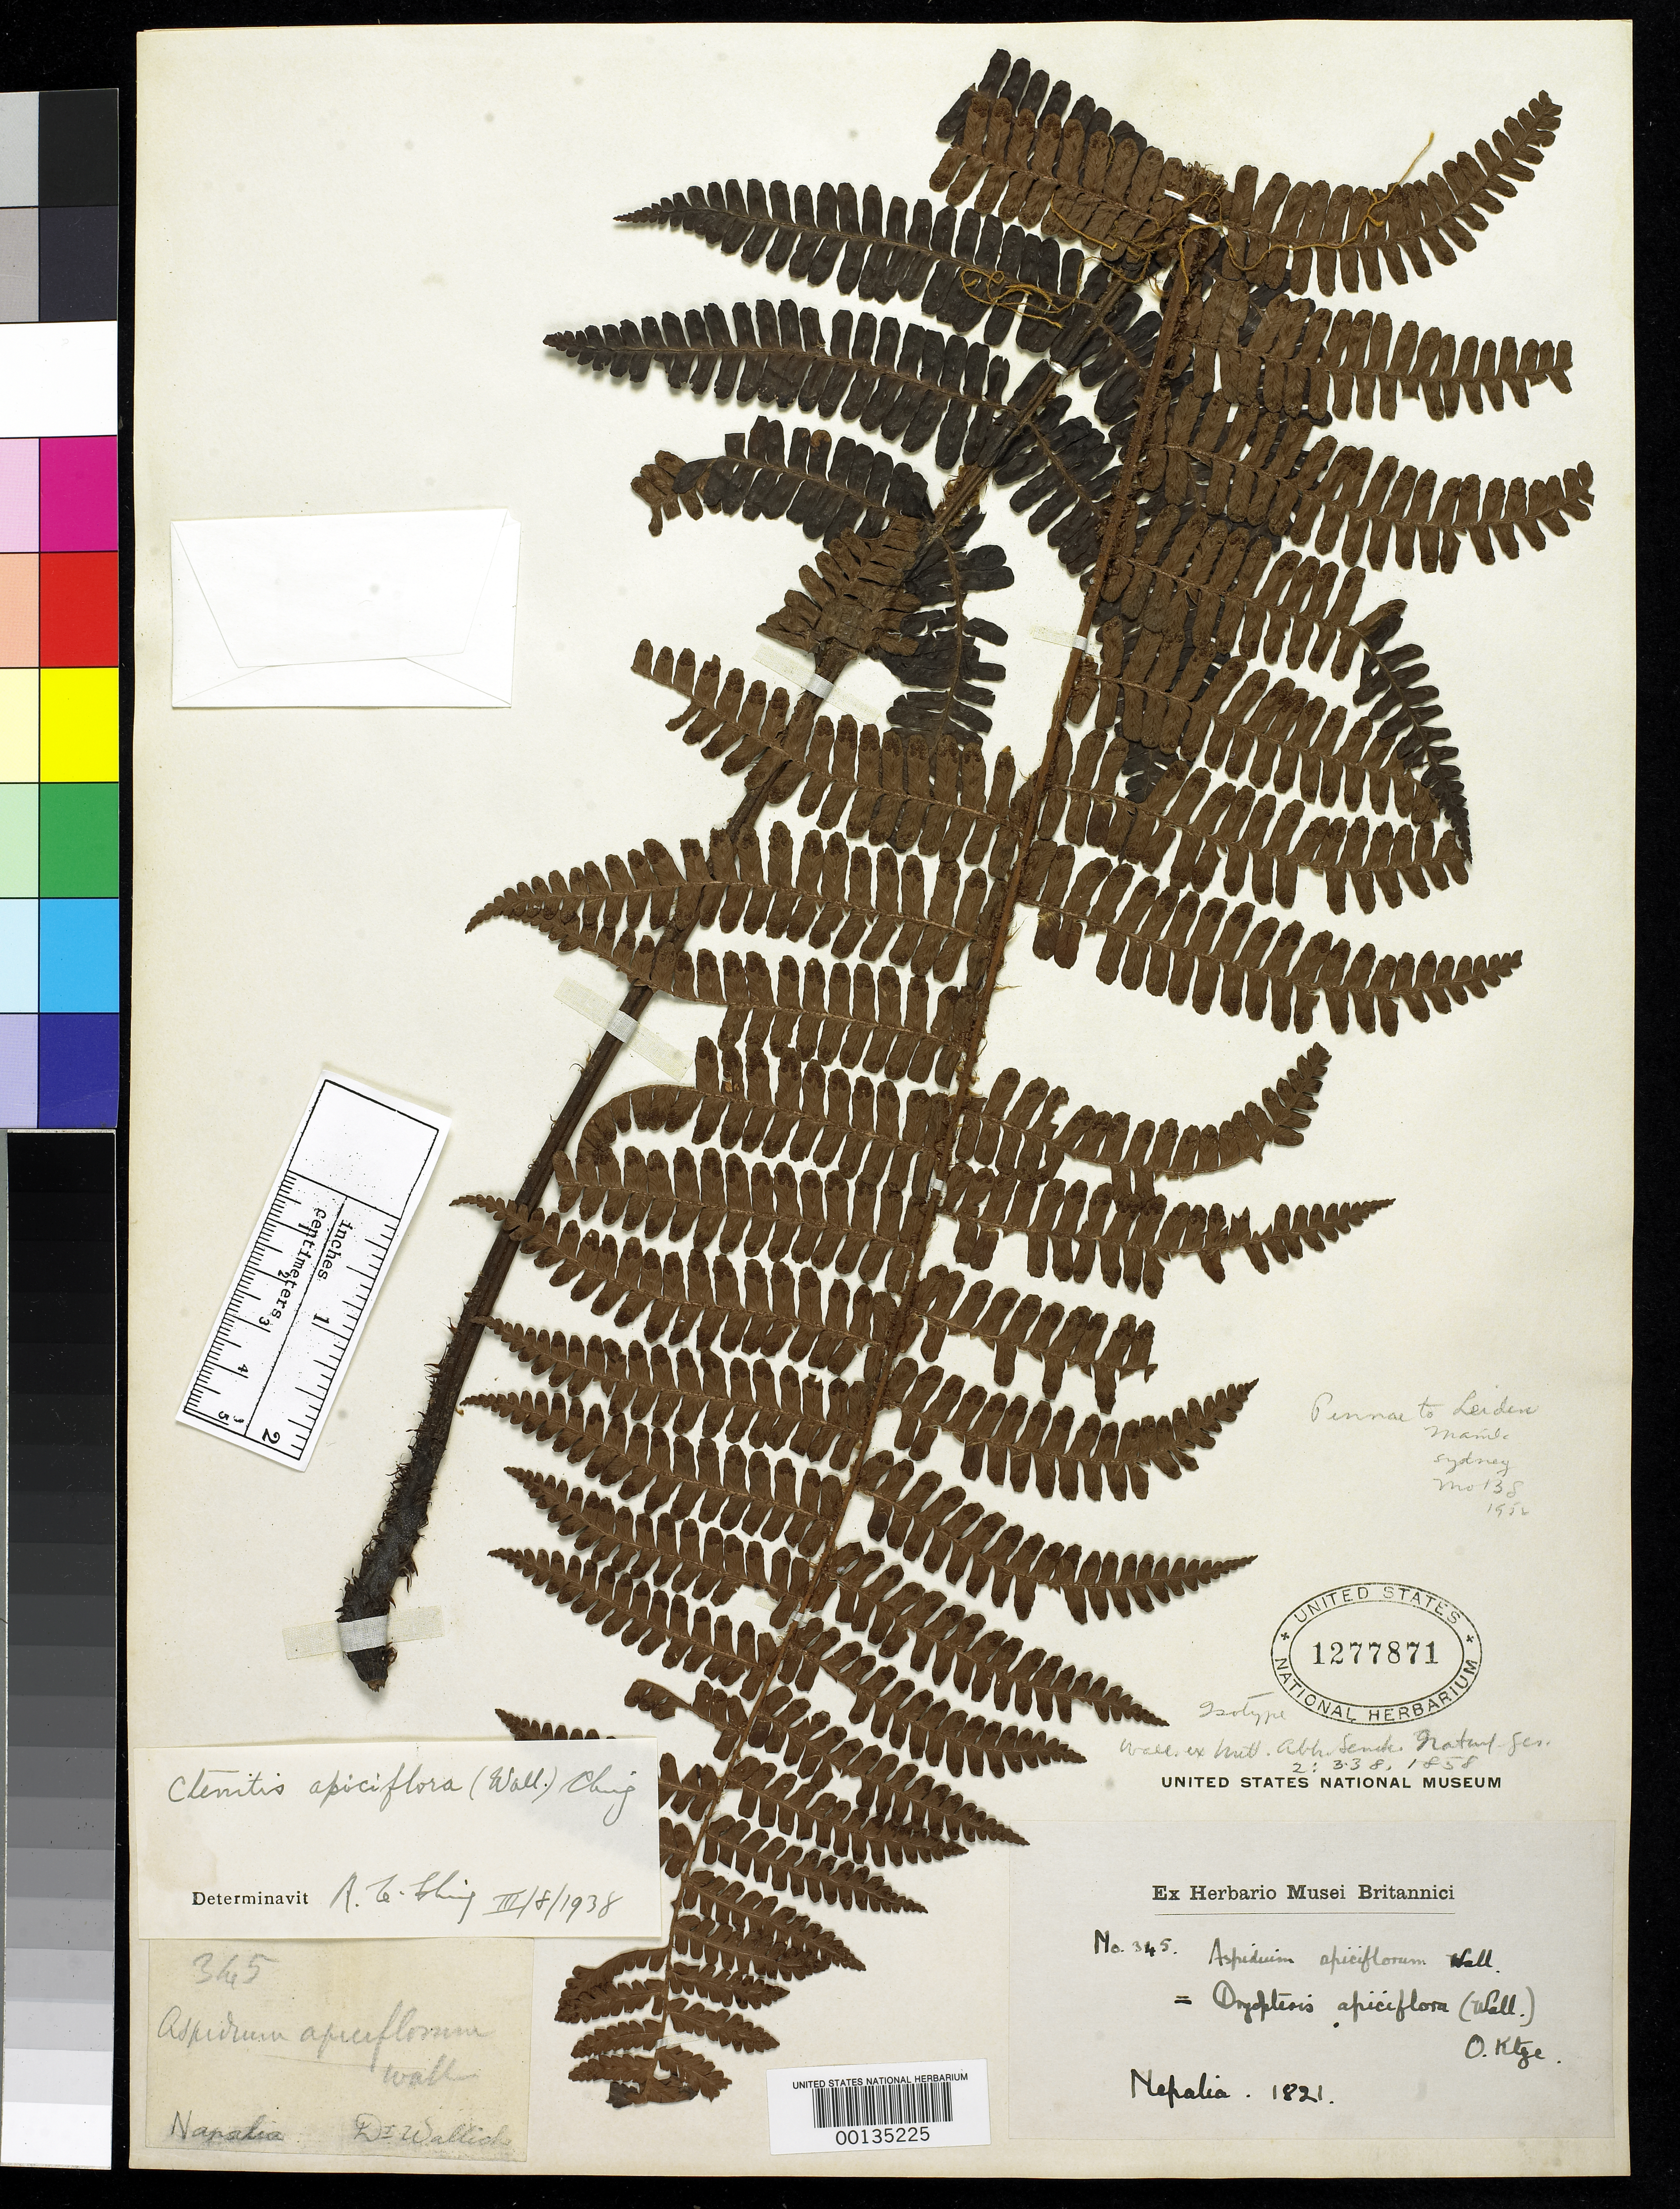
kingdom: Plantae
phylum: Tracheophyta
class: Polypodiopsida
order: Polypodiales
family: Tectariaceae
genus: Aspidium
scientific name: Aspidium apiciflorum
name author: Wall. ex Mett.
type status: Type Collection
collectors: N. Wallich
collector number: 345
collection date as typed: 1821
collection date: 1821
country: Nepal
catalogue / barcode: US 1277871